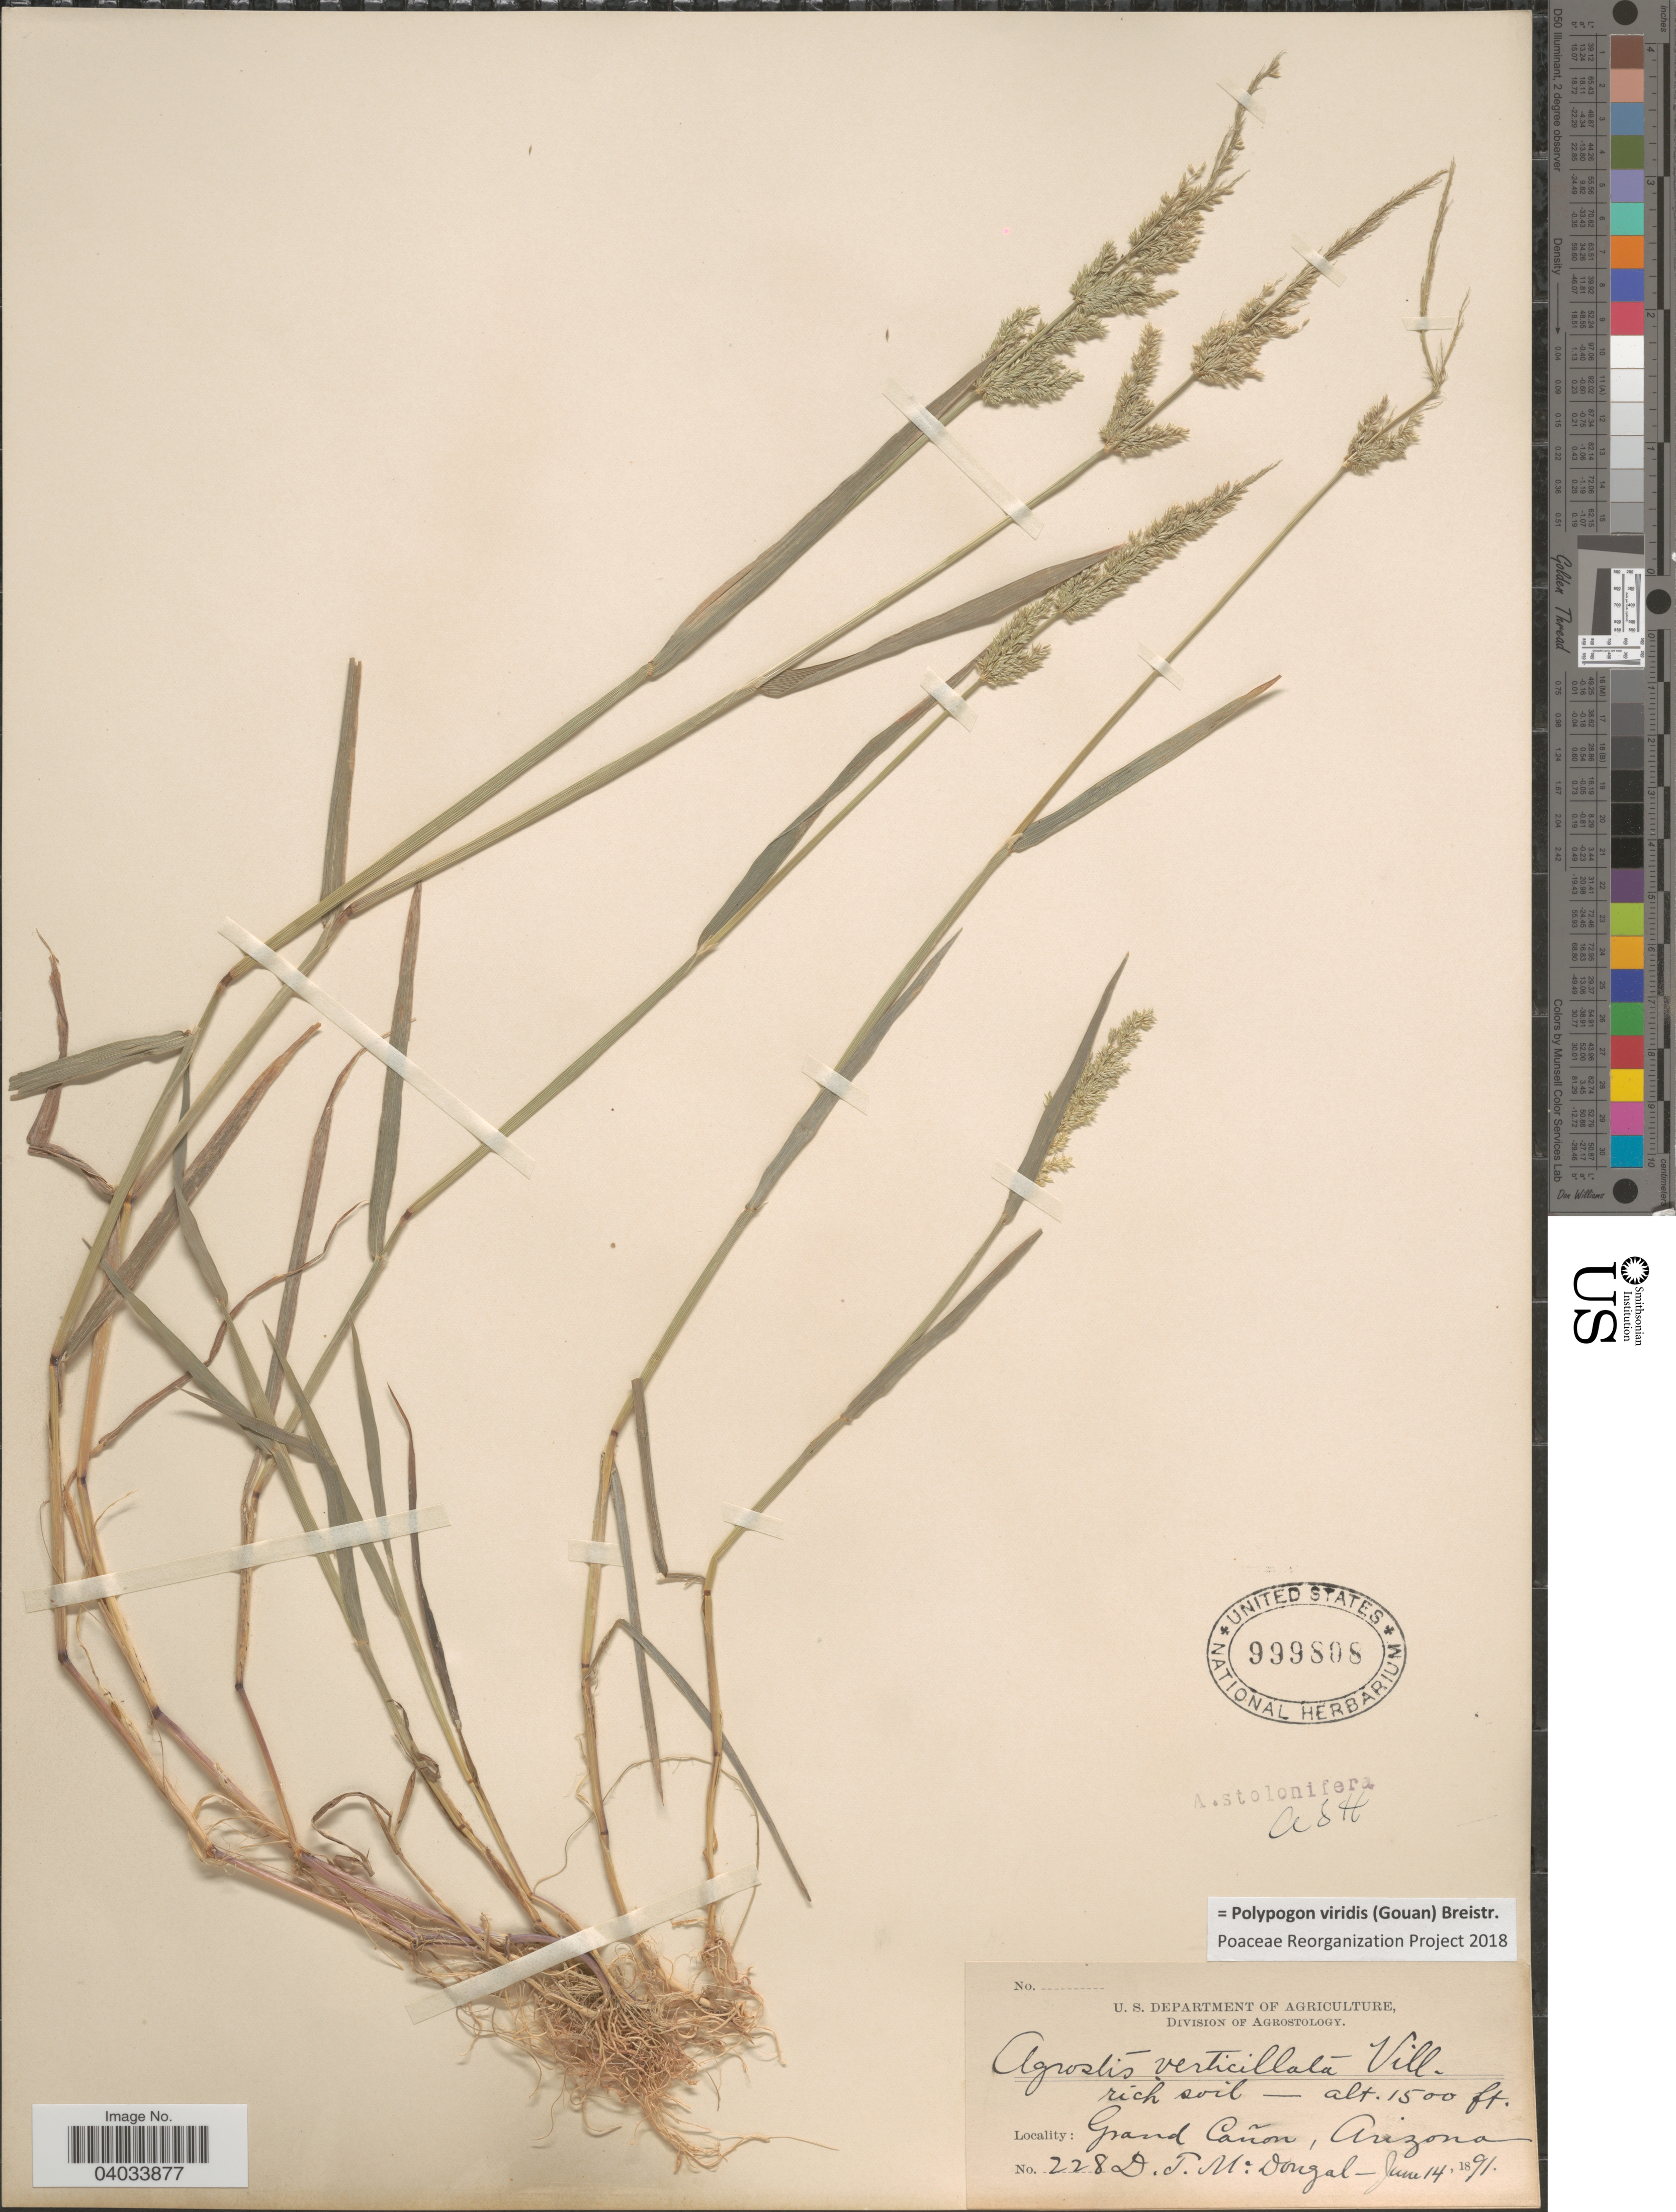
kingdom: Plantae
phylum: Tracheophyta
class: Liliopsida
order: Poales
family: Poaceae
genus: Polypogon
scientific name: Polypogon viridis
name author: (Gouan) Breistroffer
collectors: J. M. MacDougal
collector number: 228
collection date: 1891-06-14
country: United States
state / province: Arizona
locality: Grand Cañon.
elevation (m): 457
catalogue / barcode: US 999808